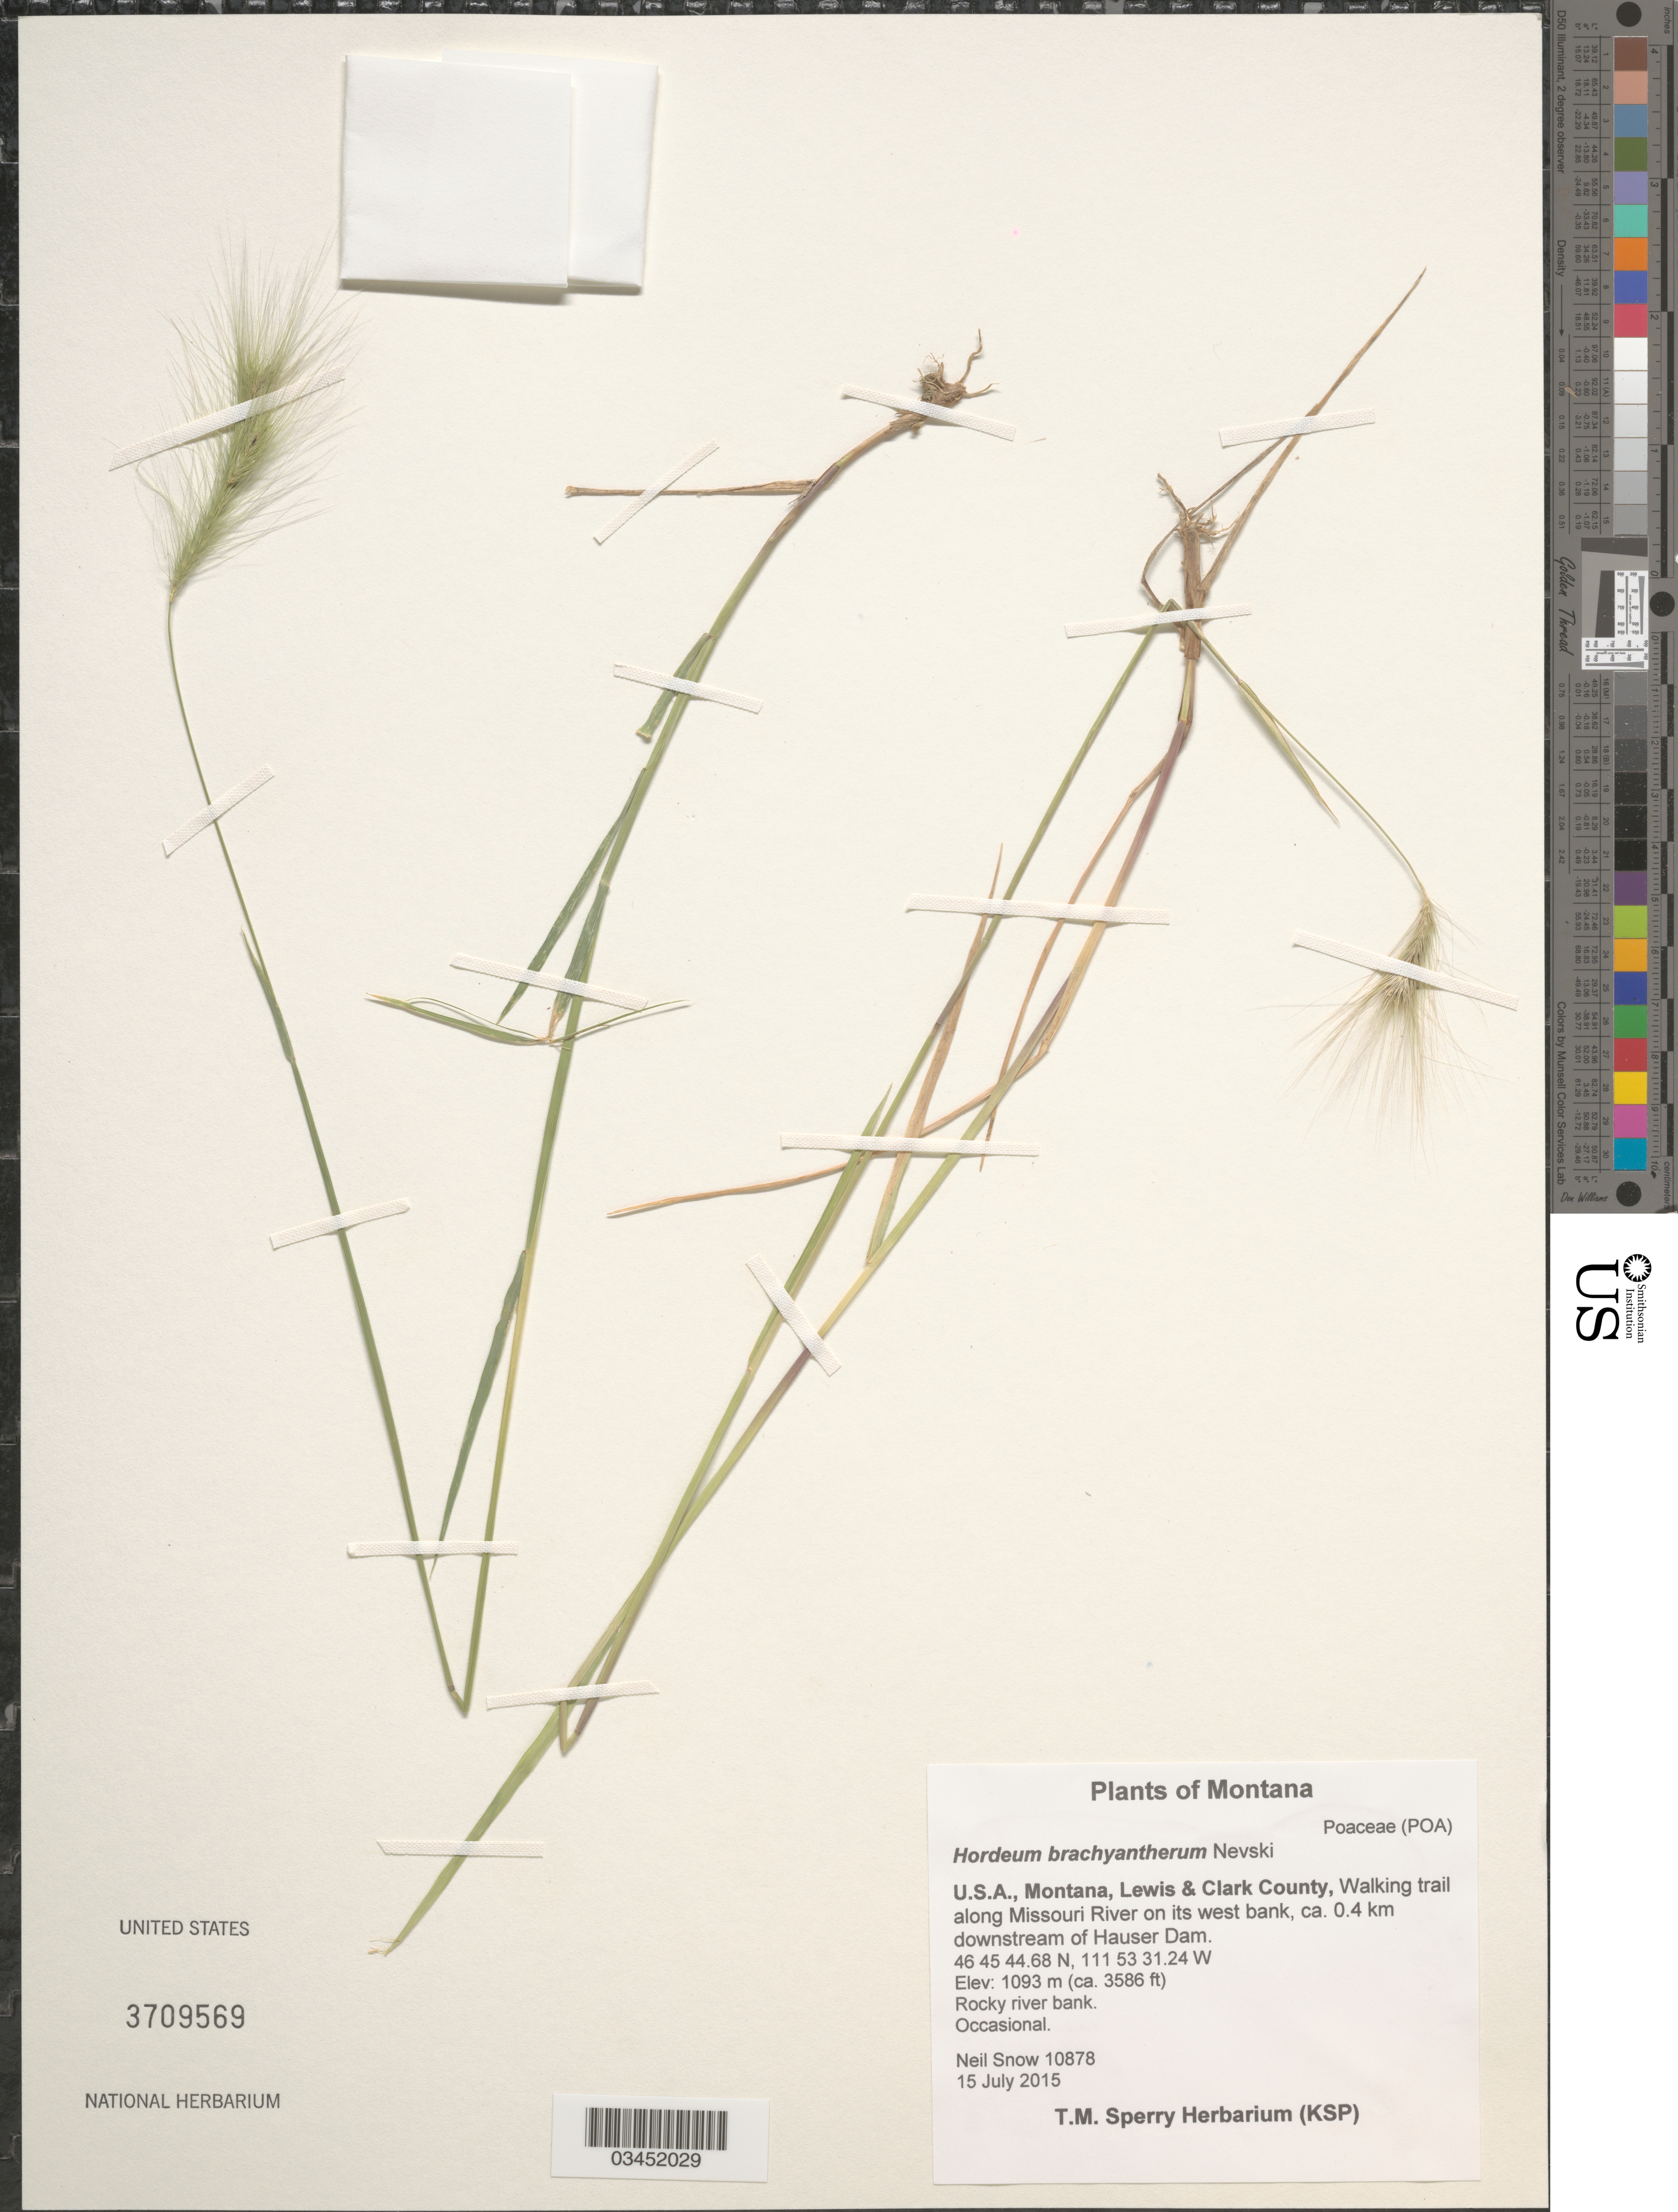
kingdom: Plantae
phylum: Tracheophyta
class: Liliopsida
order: Poales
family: Poaceae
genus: Hordeum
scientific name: Hordeum brachyantherum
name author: Nevski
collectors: N. Snow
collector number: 10878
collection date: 2015-07-15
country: United States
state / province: Montana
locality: Lewis & Clark County, Walking trail along Missouri River on its west bank, ca. 0.4 km downstream of Hauser Dam. Rocky river bank.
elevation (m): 1093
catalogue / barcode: US 3709569